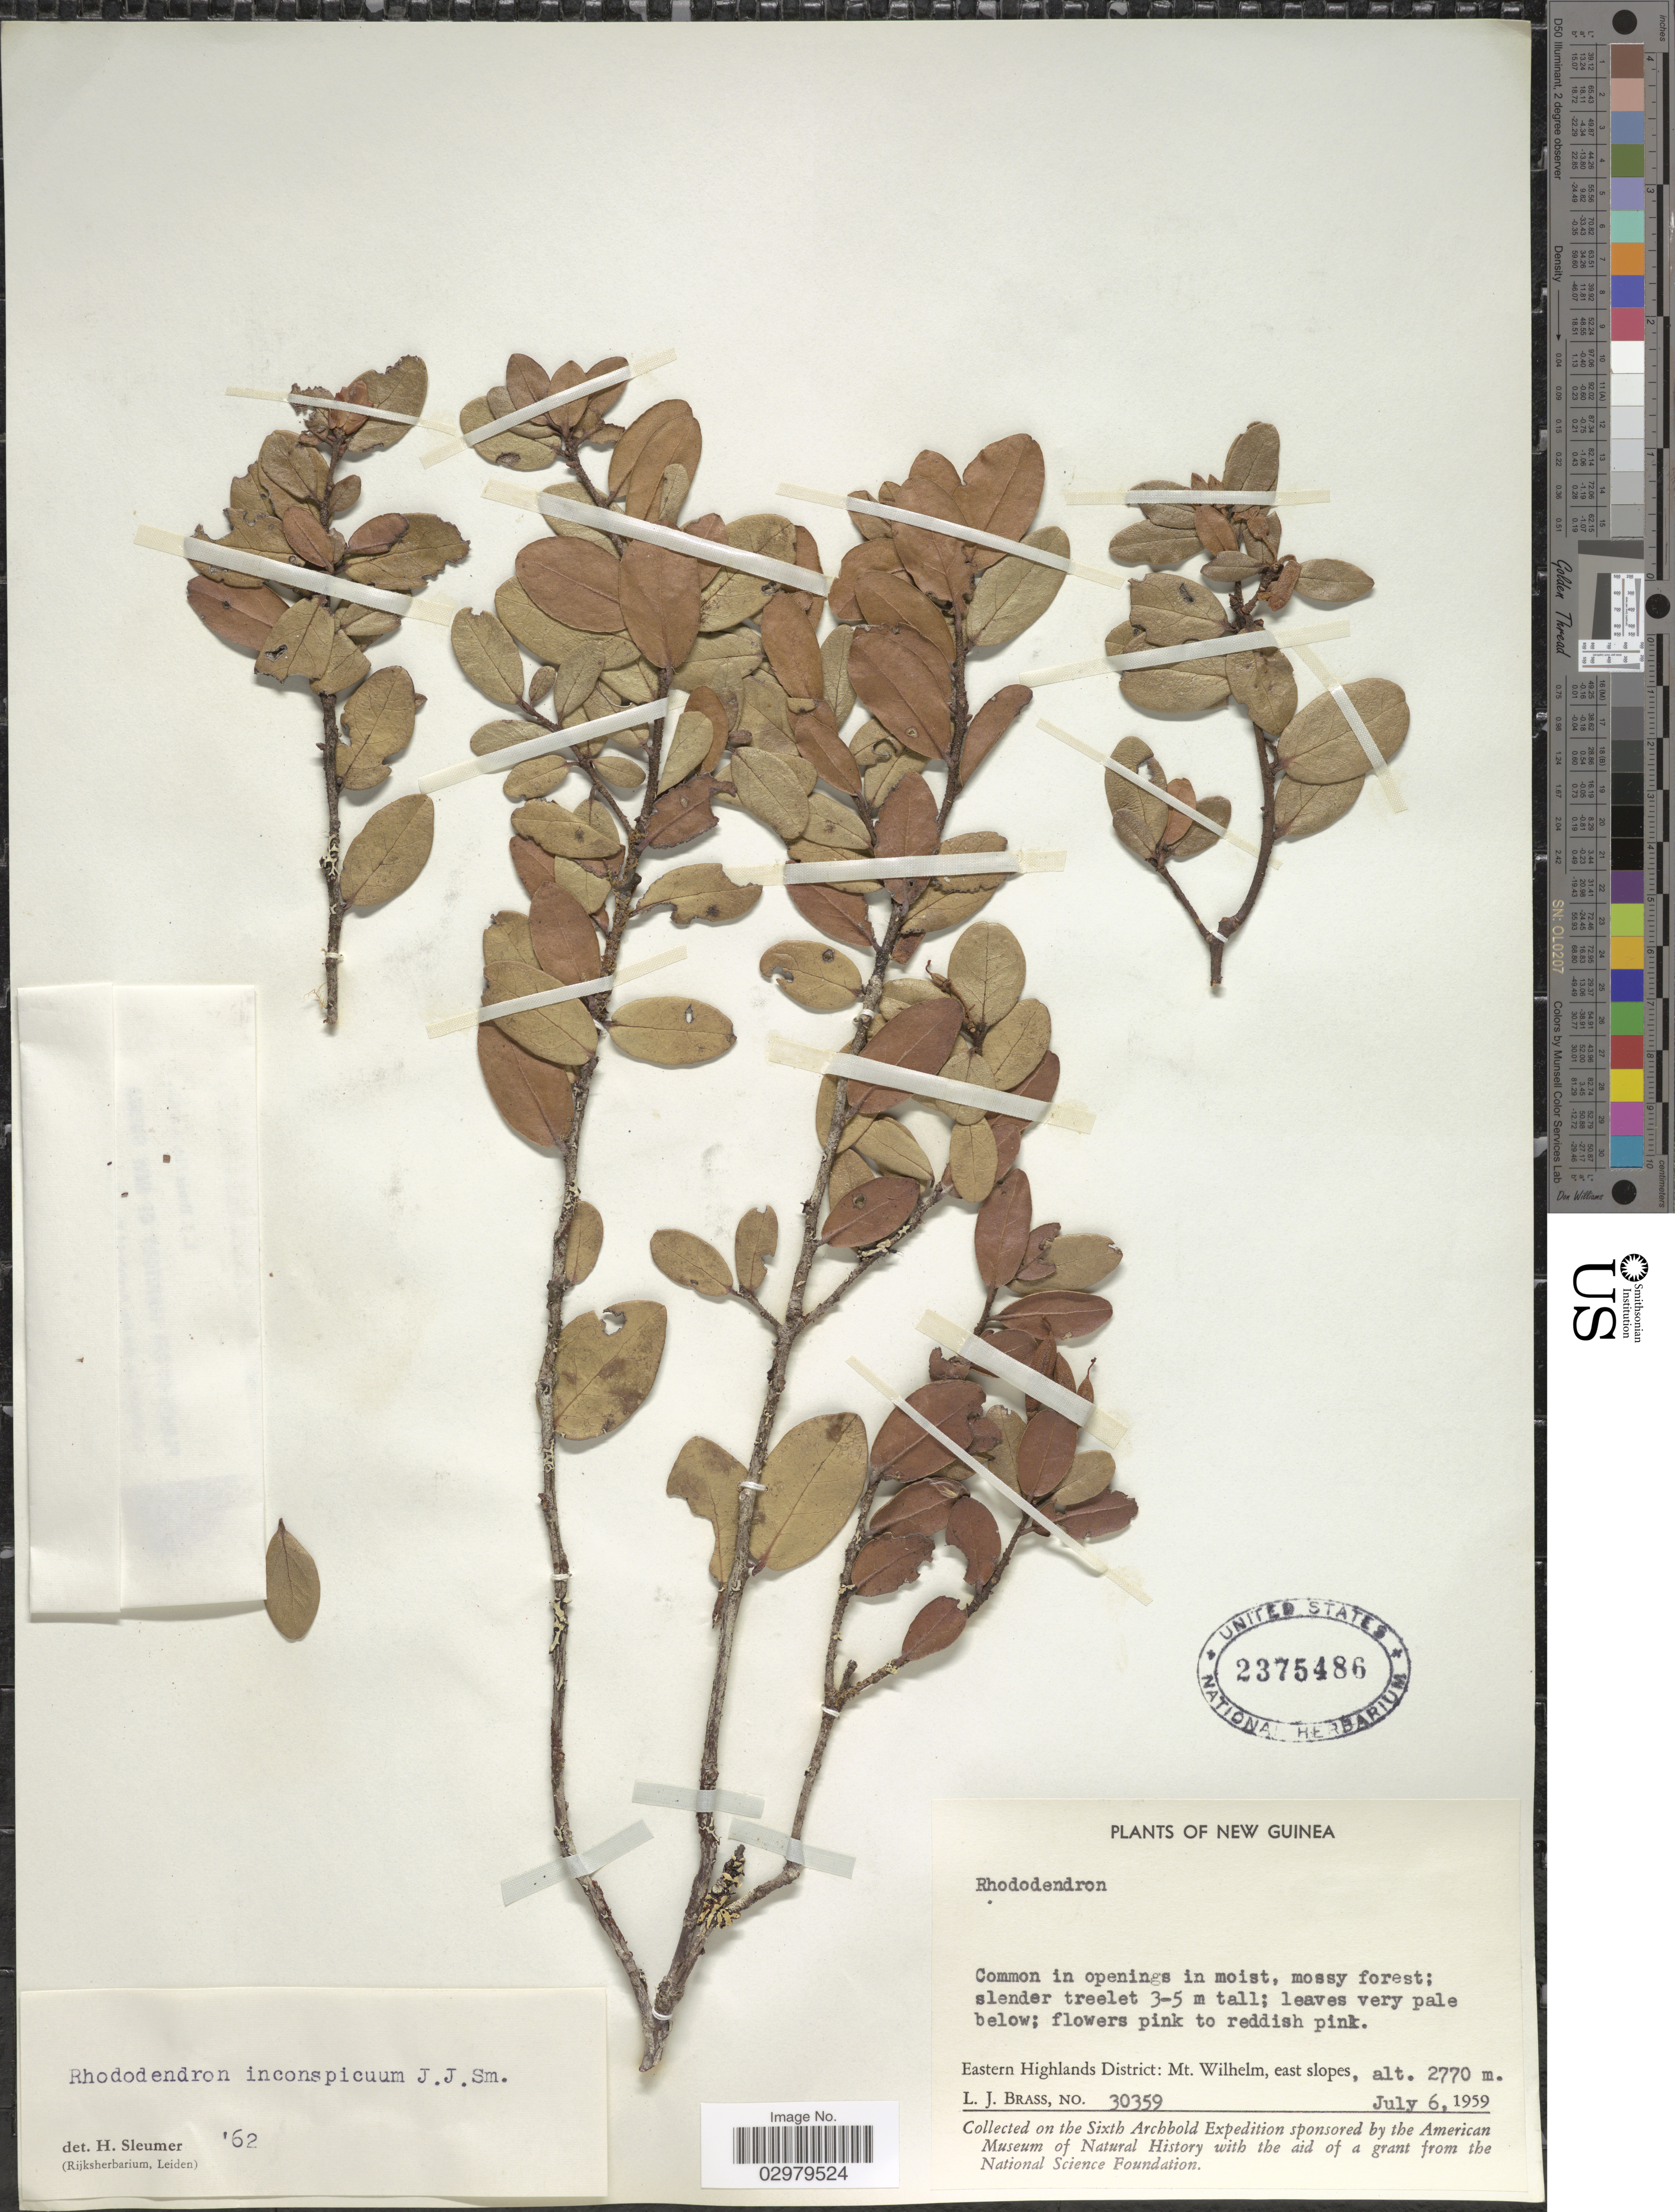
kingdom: Plantae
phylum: Tracheophyta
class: Magnoliopsida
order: Ericales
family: Ericaceae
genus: Rhododendron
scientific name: Rhododendron inconspicuum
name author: J.J. Sm.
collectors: L. J. Brass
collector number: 30359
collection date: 1959-07-06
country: Papua New Guinea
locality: New Guinea. Eastern Highlands District: Mt. Wilhelm, east slopes.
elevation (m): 2770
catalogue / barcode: US 2375486